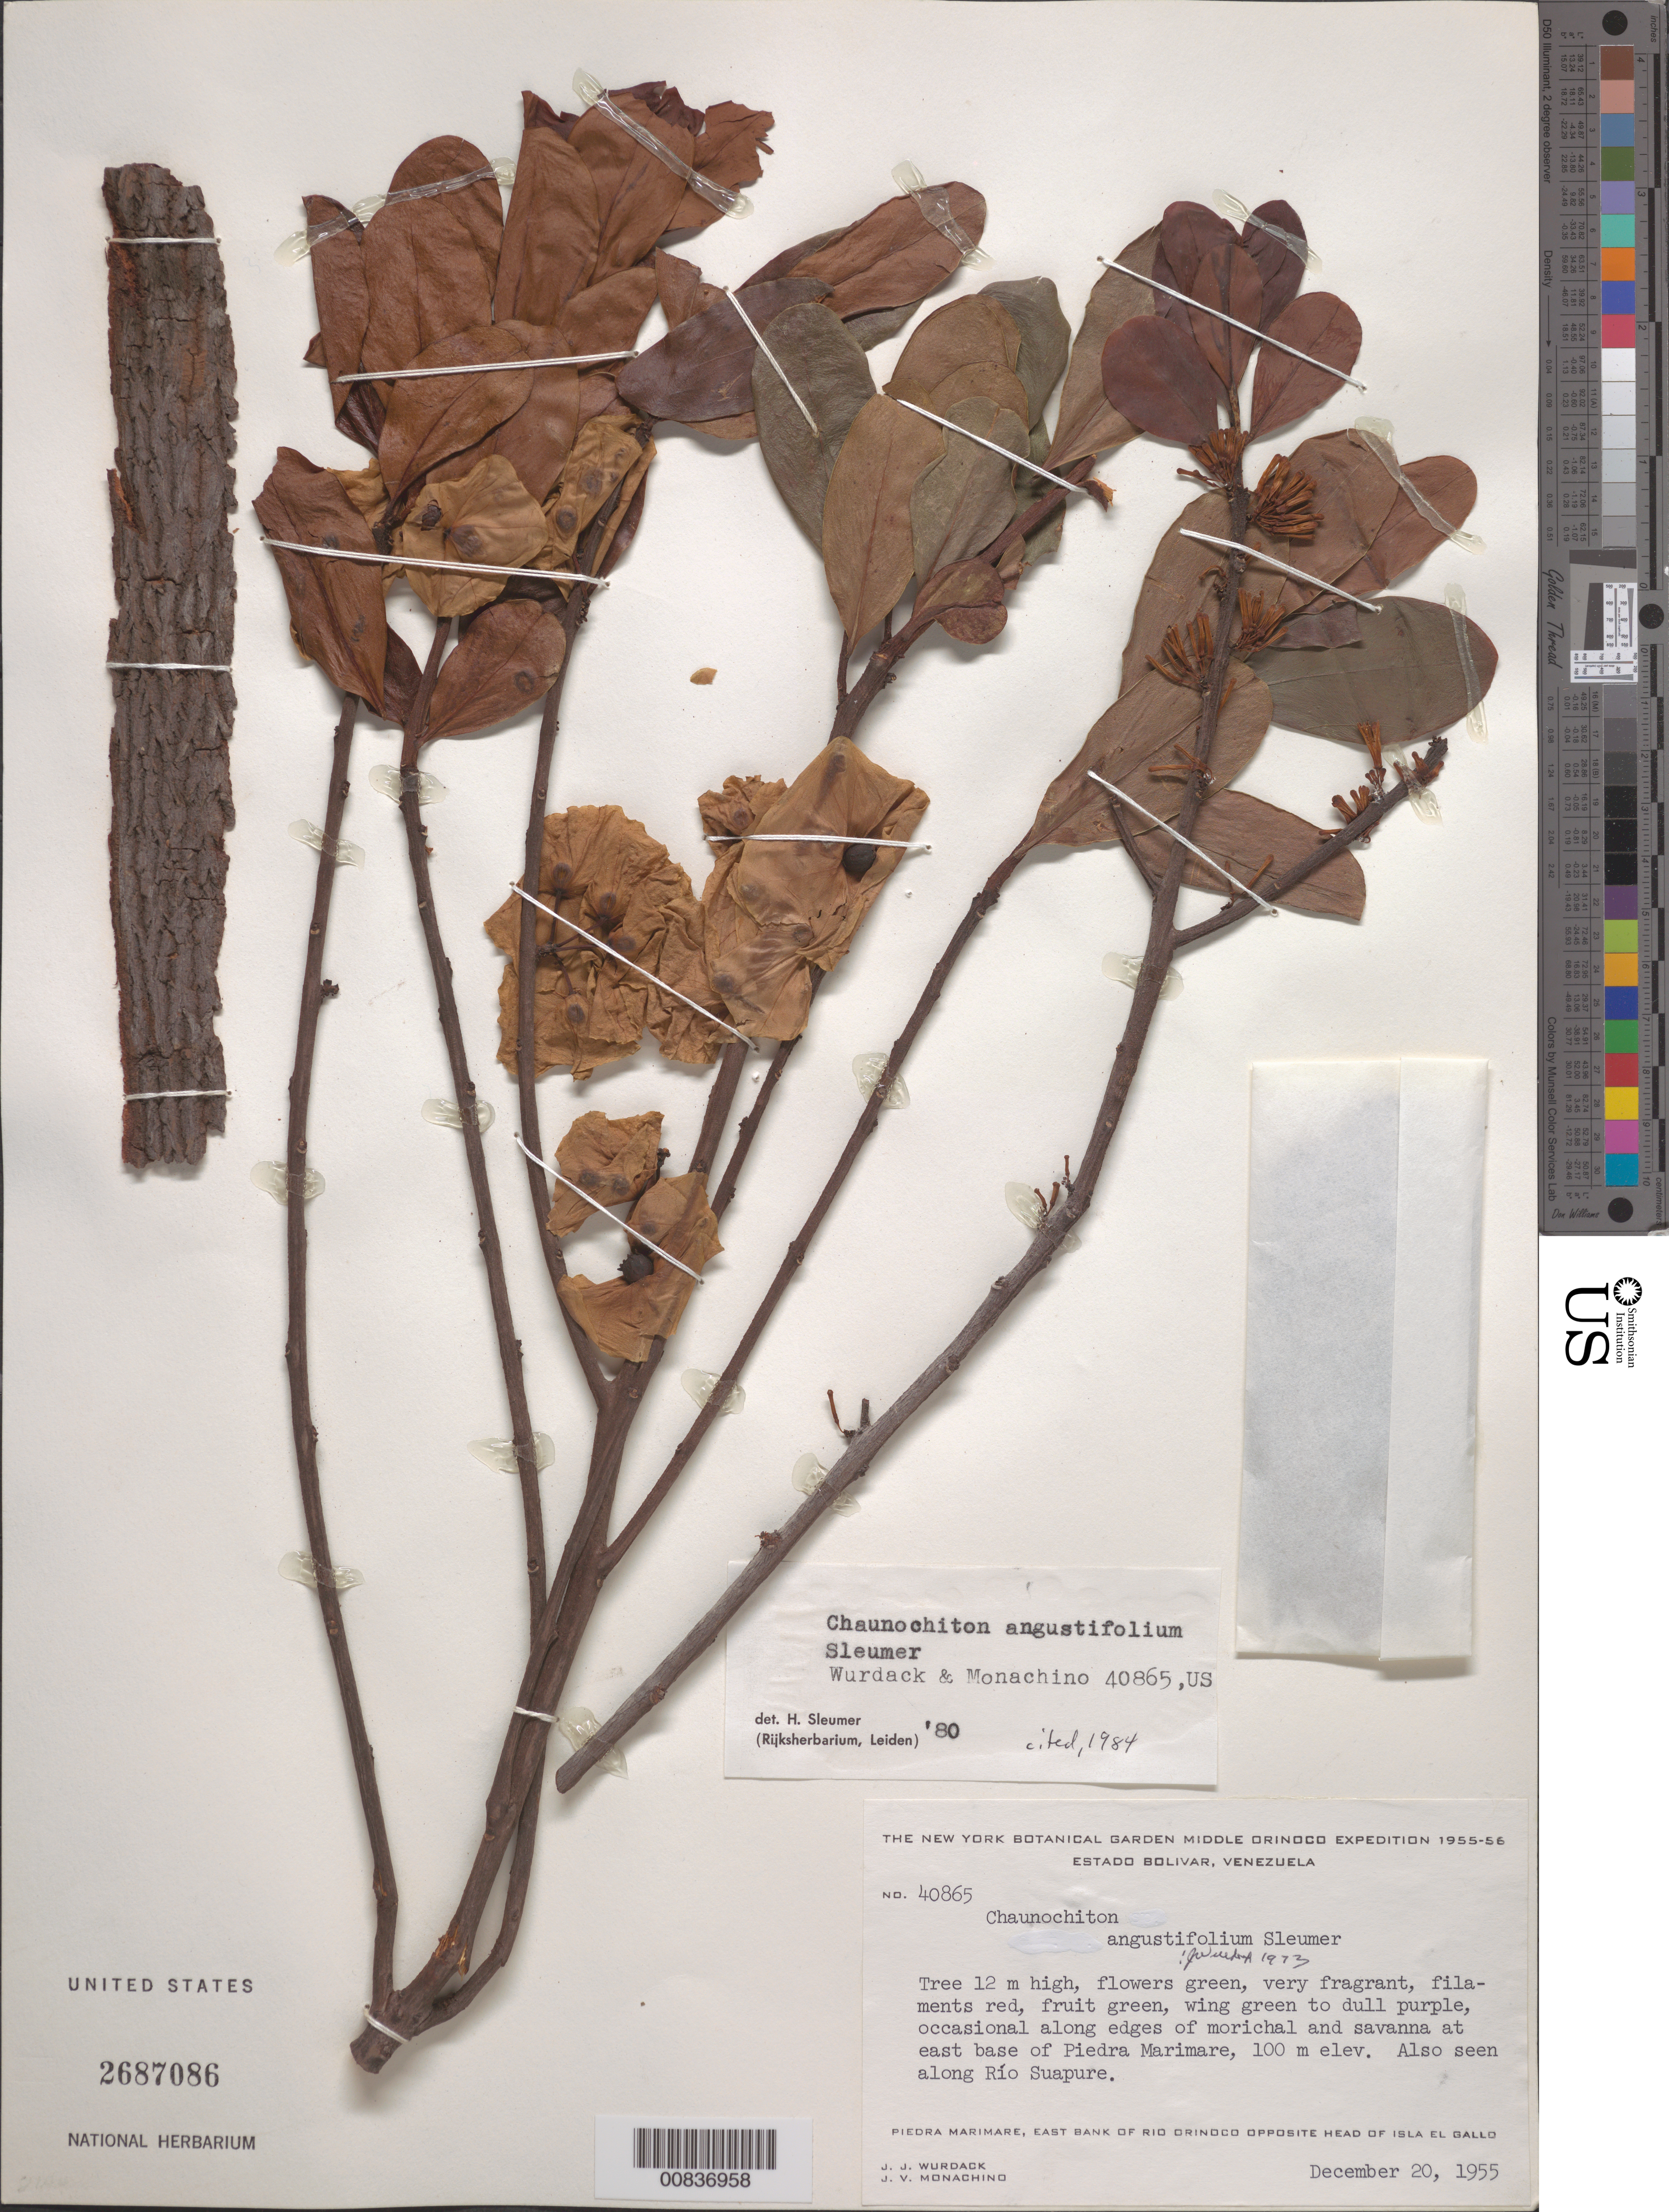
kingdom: Plantae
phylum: Tracheophyta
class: Magnoliopsida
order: Santalales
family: Aptandraceae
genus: Chaunochiton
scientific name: Chaunochiton angustifolium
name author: Sleumer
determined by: Sleumer, H. O.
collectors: J. J. Wurdack & J. V. Monachino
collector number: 40865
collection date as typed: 20-Dec-55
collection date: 1955-12-20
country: Venezuela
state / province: Bolívar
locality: Piedra Marimare, E bank of Río Orinoco, opposite head of Isla El Gallo; east base of piedra, 2 km east of Río Orinoco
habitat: Edges of morichal and savanna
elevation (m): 100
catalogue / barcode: US 2687086